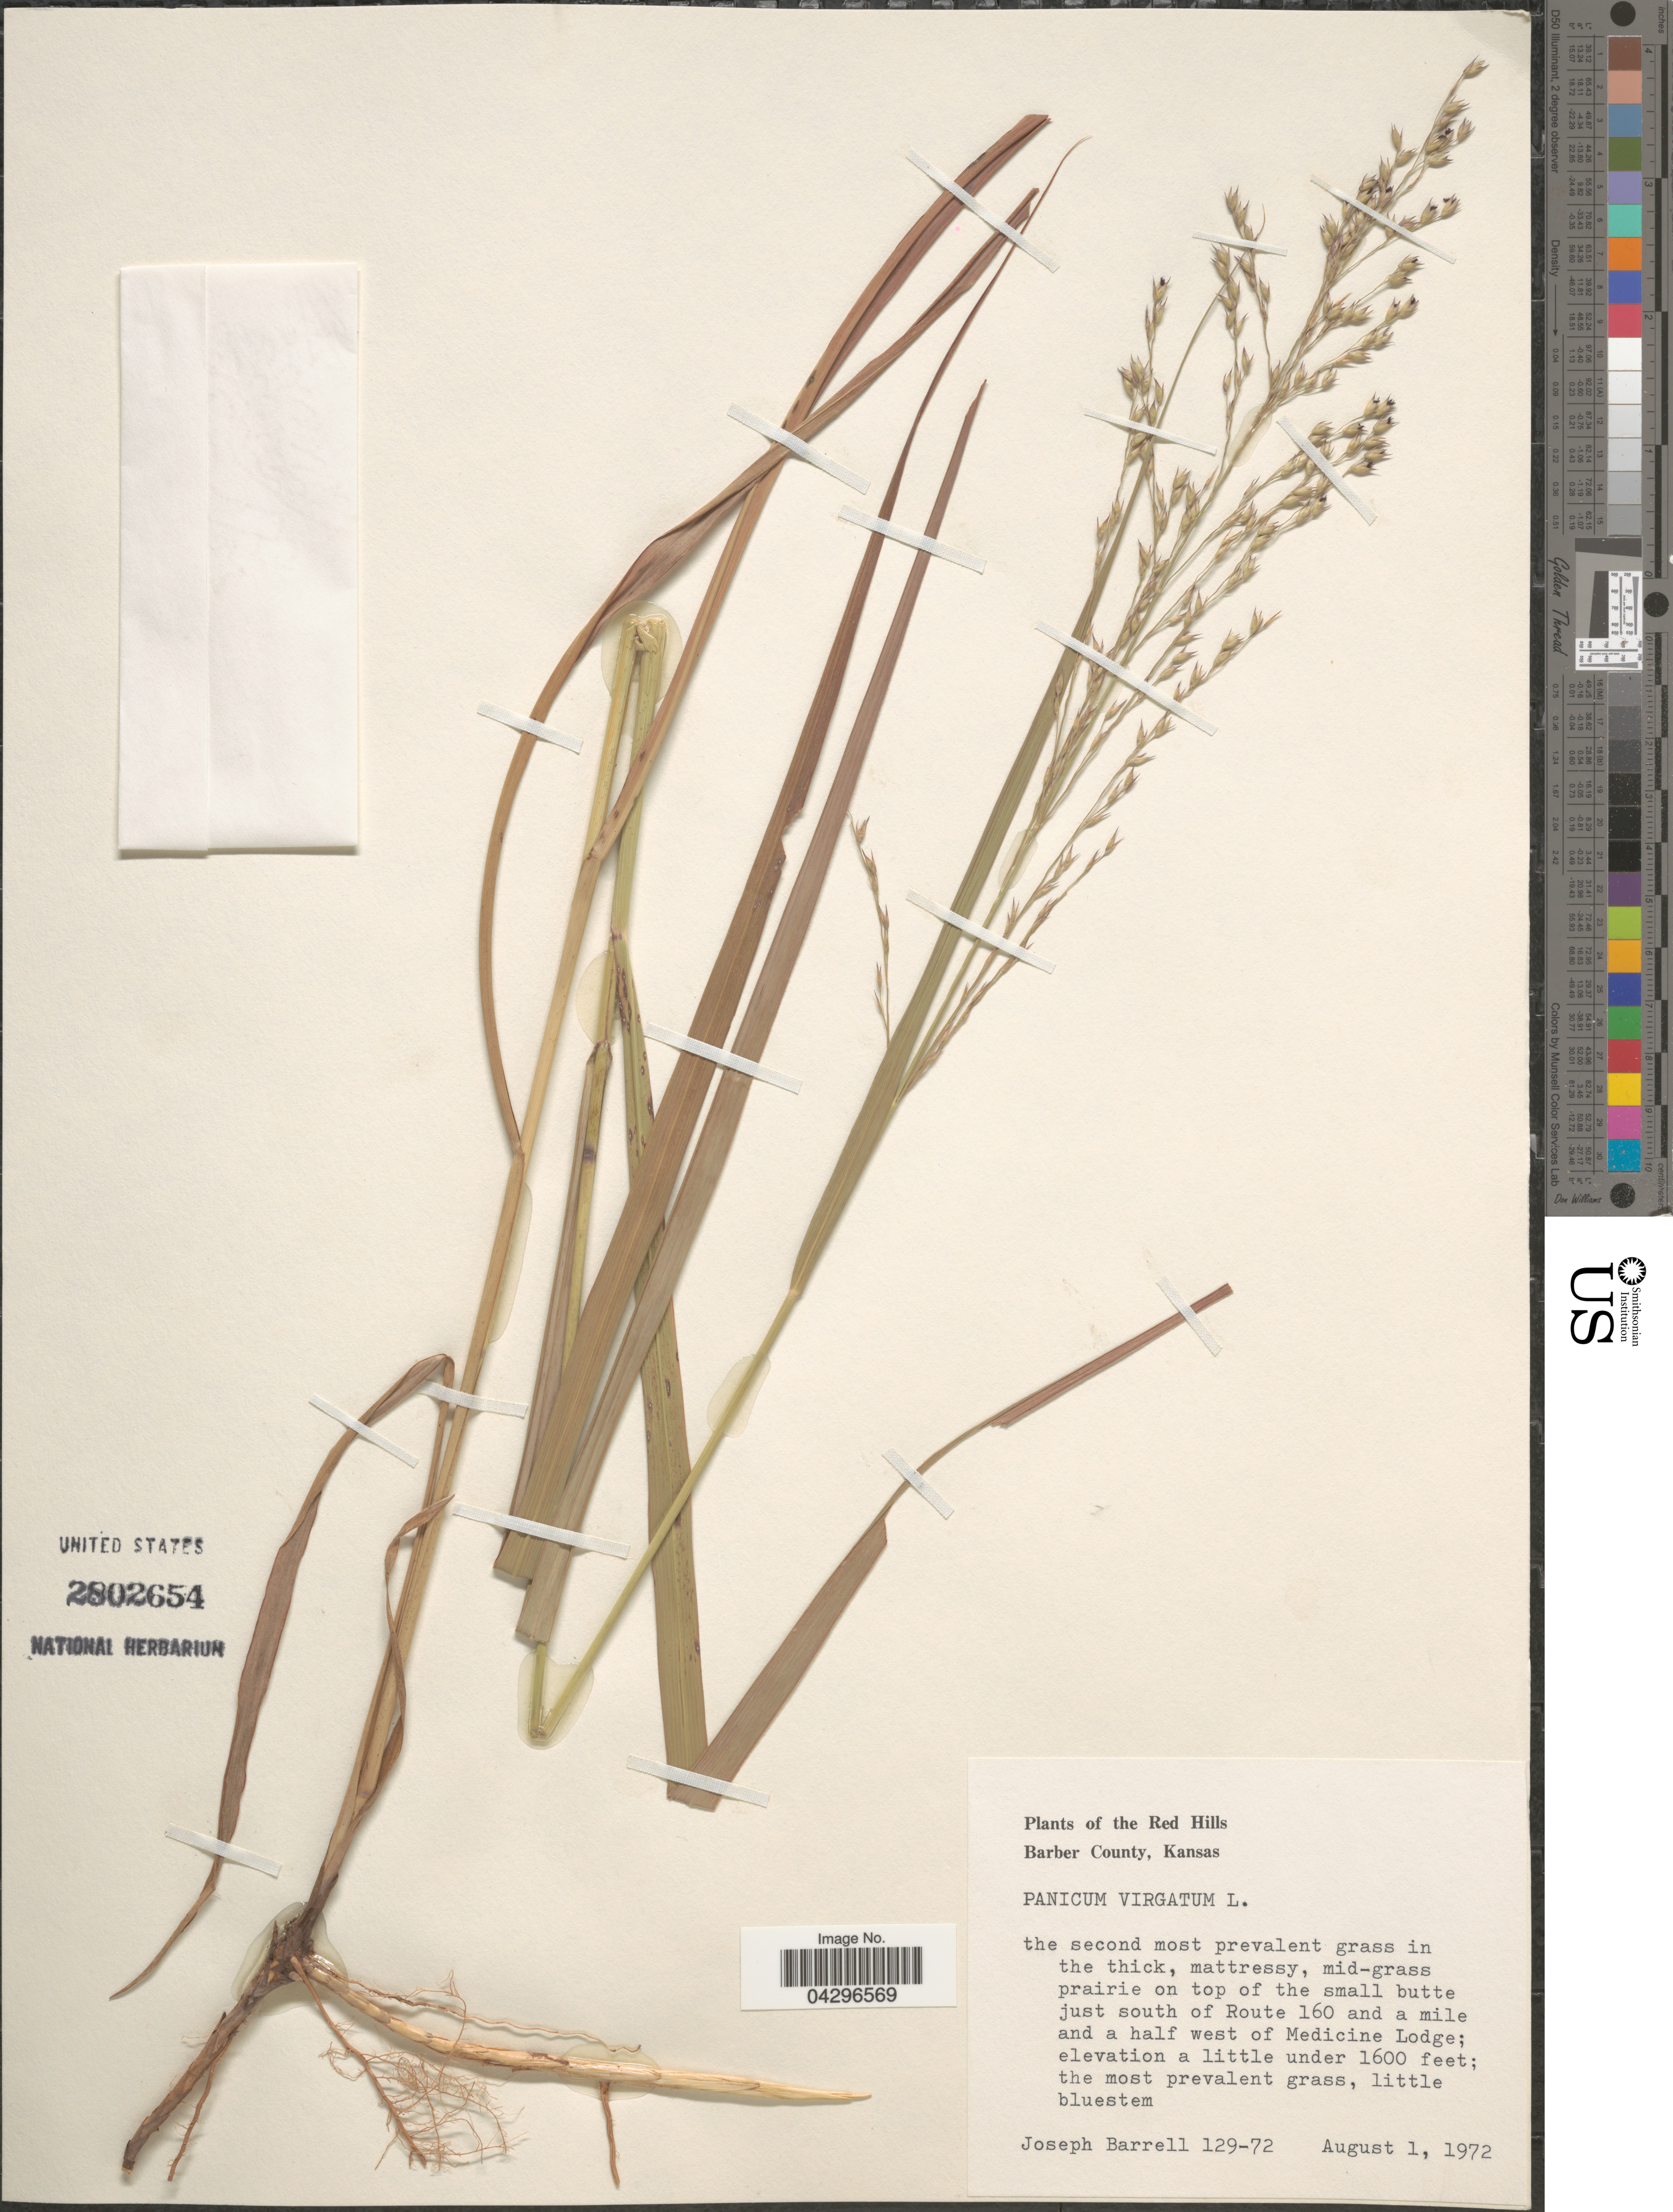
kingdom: Plantae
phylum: Tracheophyta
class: Liliopsida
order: Poales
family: Poaceae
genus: Panicum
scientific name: Panicum virgatum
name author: L.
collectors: J. Barrell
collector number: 129-72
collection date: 1972-08-01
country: United States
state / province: Kansas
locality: The Red Hills. Barber County. Prairie on top of the small butte just south of Route 160 and a mile and a half west of Medicine Lodge.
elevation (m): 488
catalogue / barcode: US 2802654